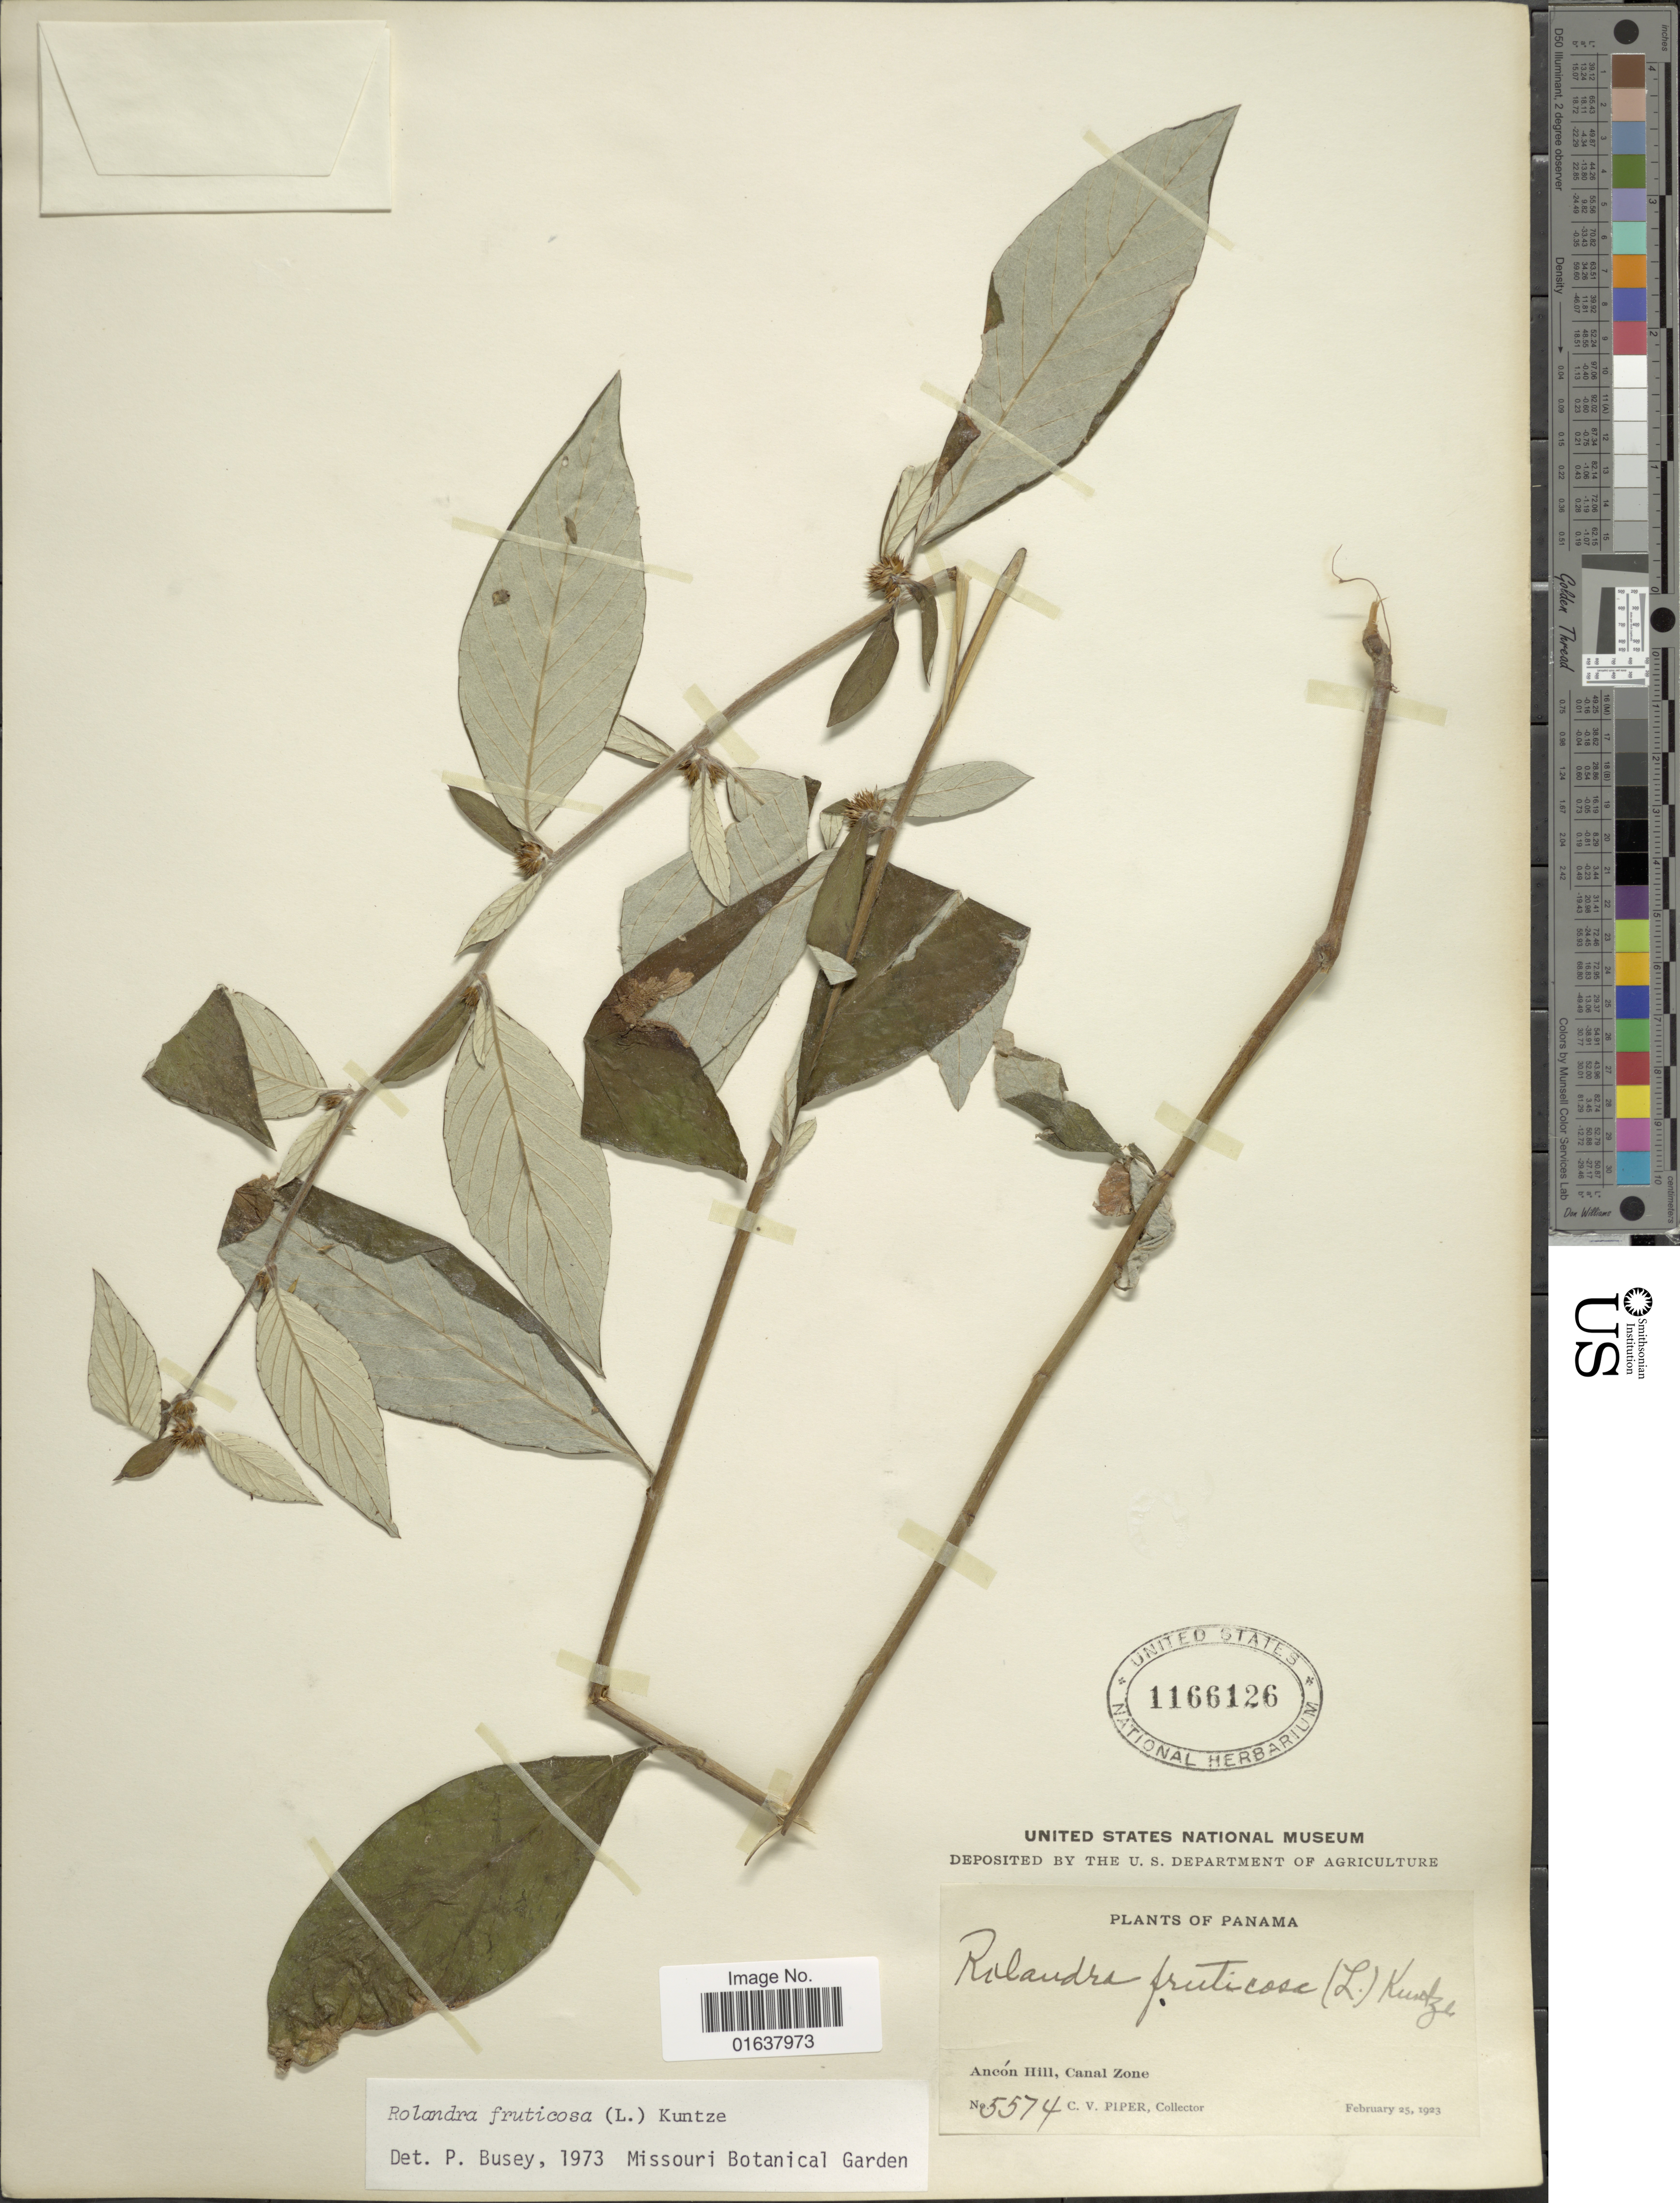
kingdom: Plantae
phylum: Tracheophyta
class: Magnoliopsida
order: Asterales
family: Asteraceae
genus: Rolandra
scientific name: Rolandra fruticosa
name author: (L.) Kuntze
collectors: C. V. Piper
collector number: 5574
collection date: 1923-02-25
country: Panama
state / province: Colón / Panamá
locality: Ancon Hill, Canal Zone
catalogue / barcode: US 1166126